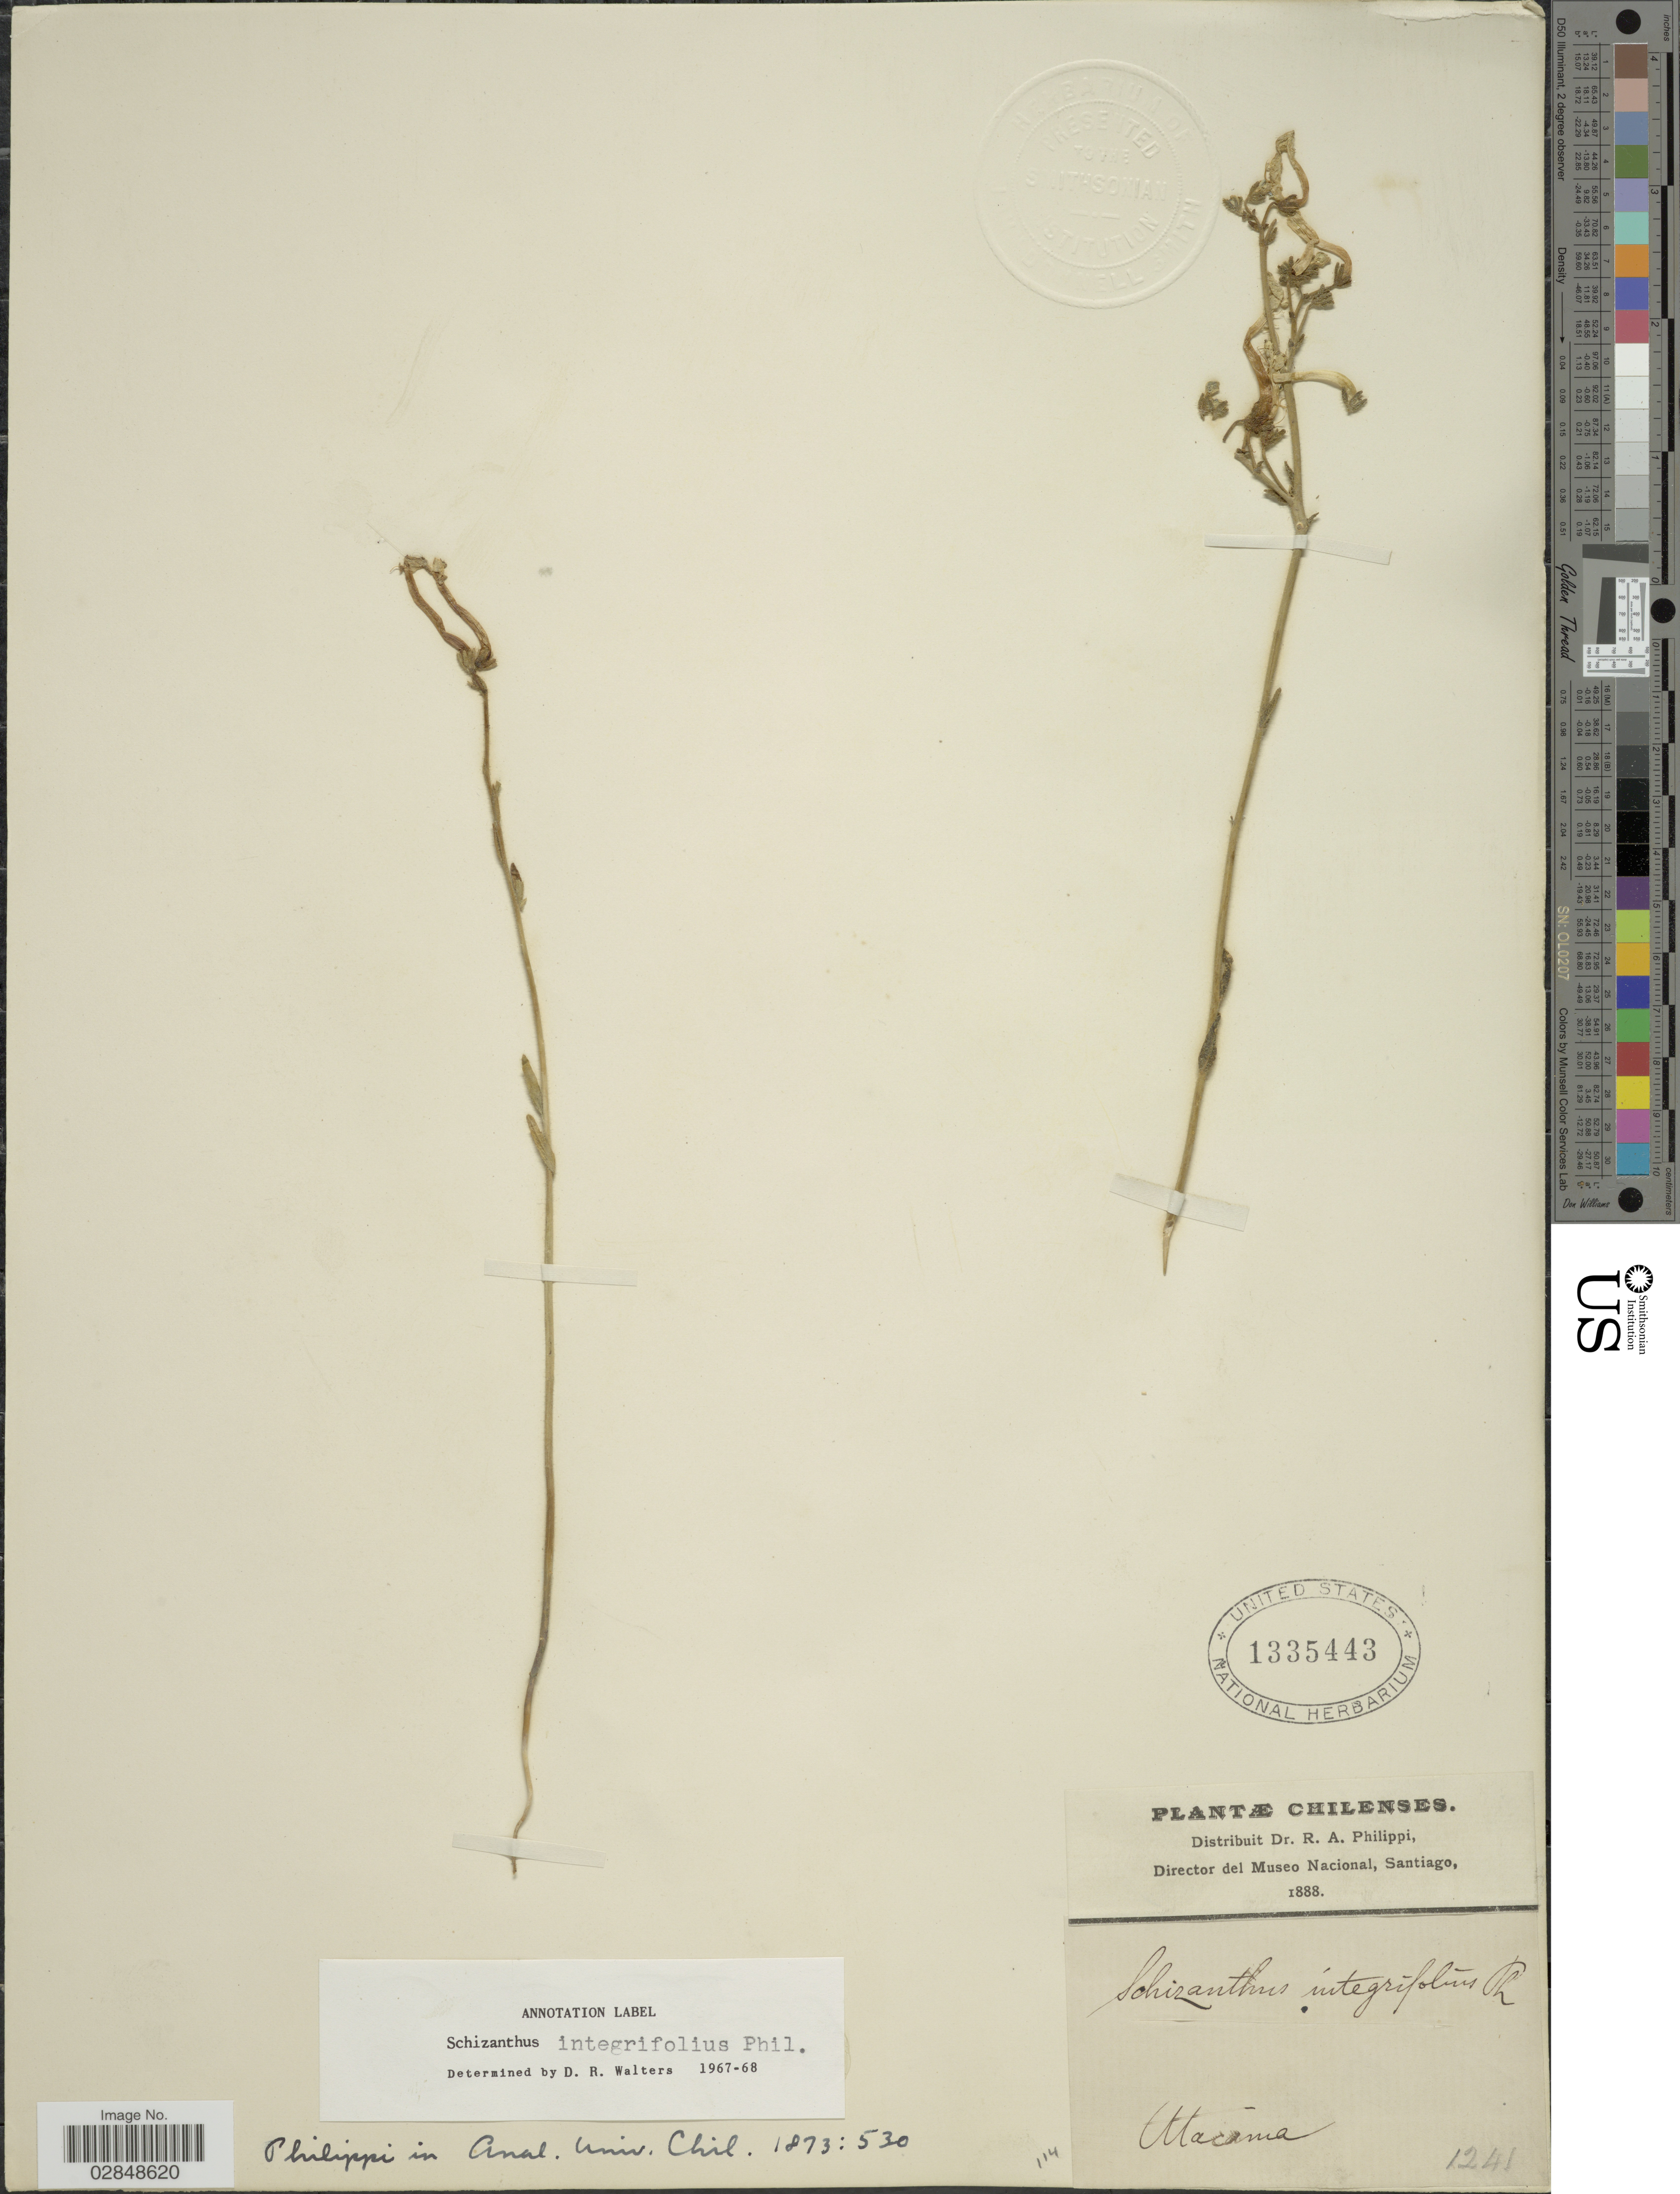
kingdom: Plantae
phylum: Tracheophyta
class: Magnoliopsida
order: Solanales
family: Solanaceae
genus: Schizanthus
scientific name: Schizanthus integrifolius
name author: Phil.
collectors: R. A. Philippi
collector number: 1241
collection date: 1888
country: Chile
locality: Macama.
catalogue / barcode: US 1335443